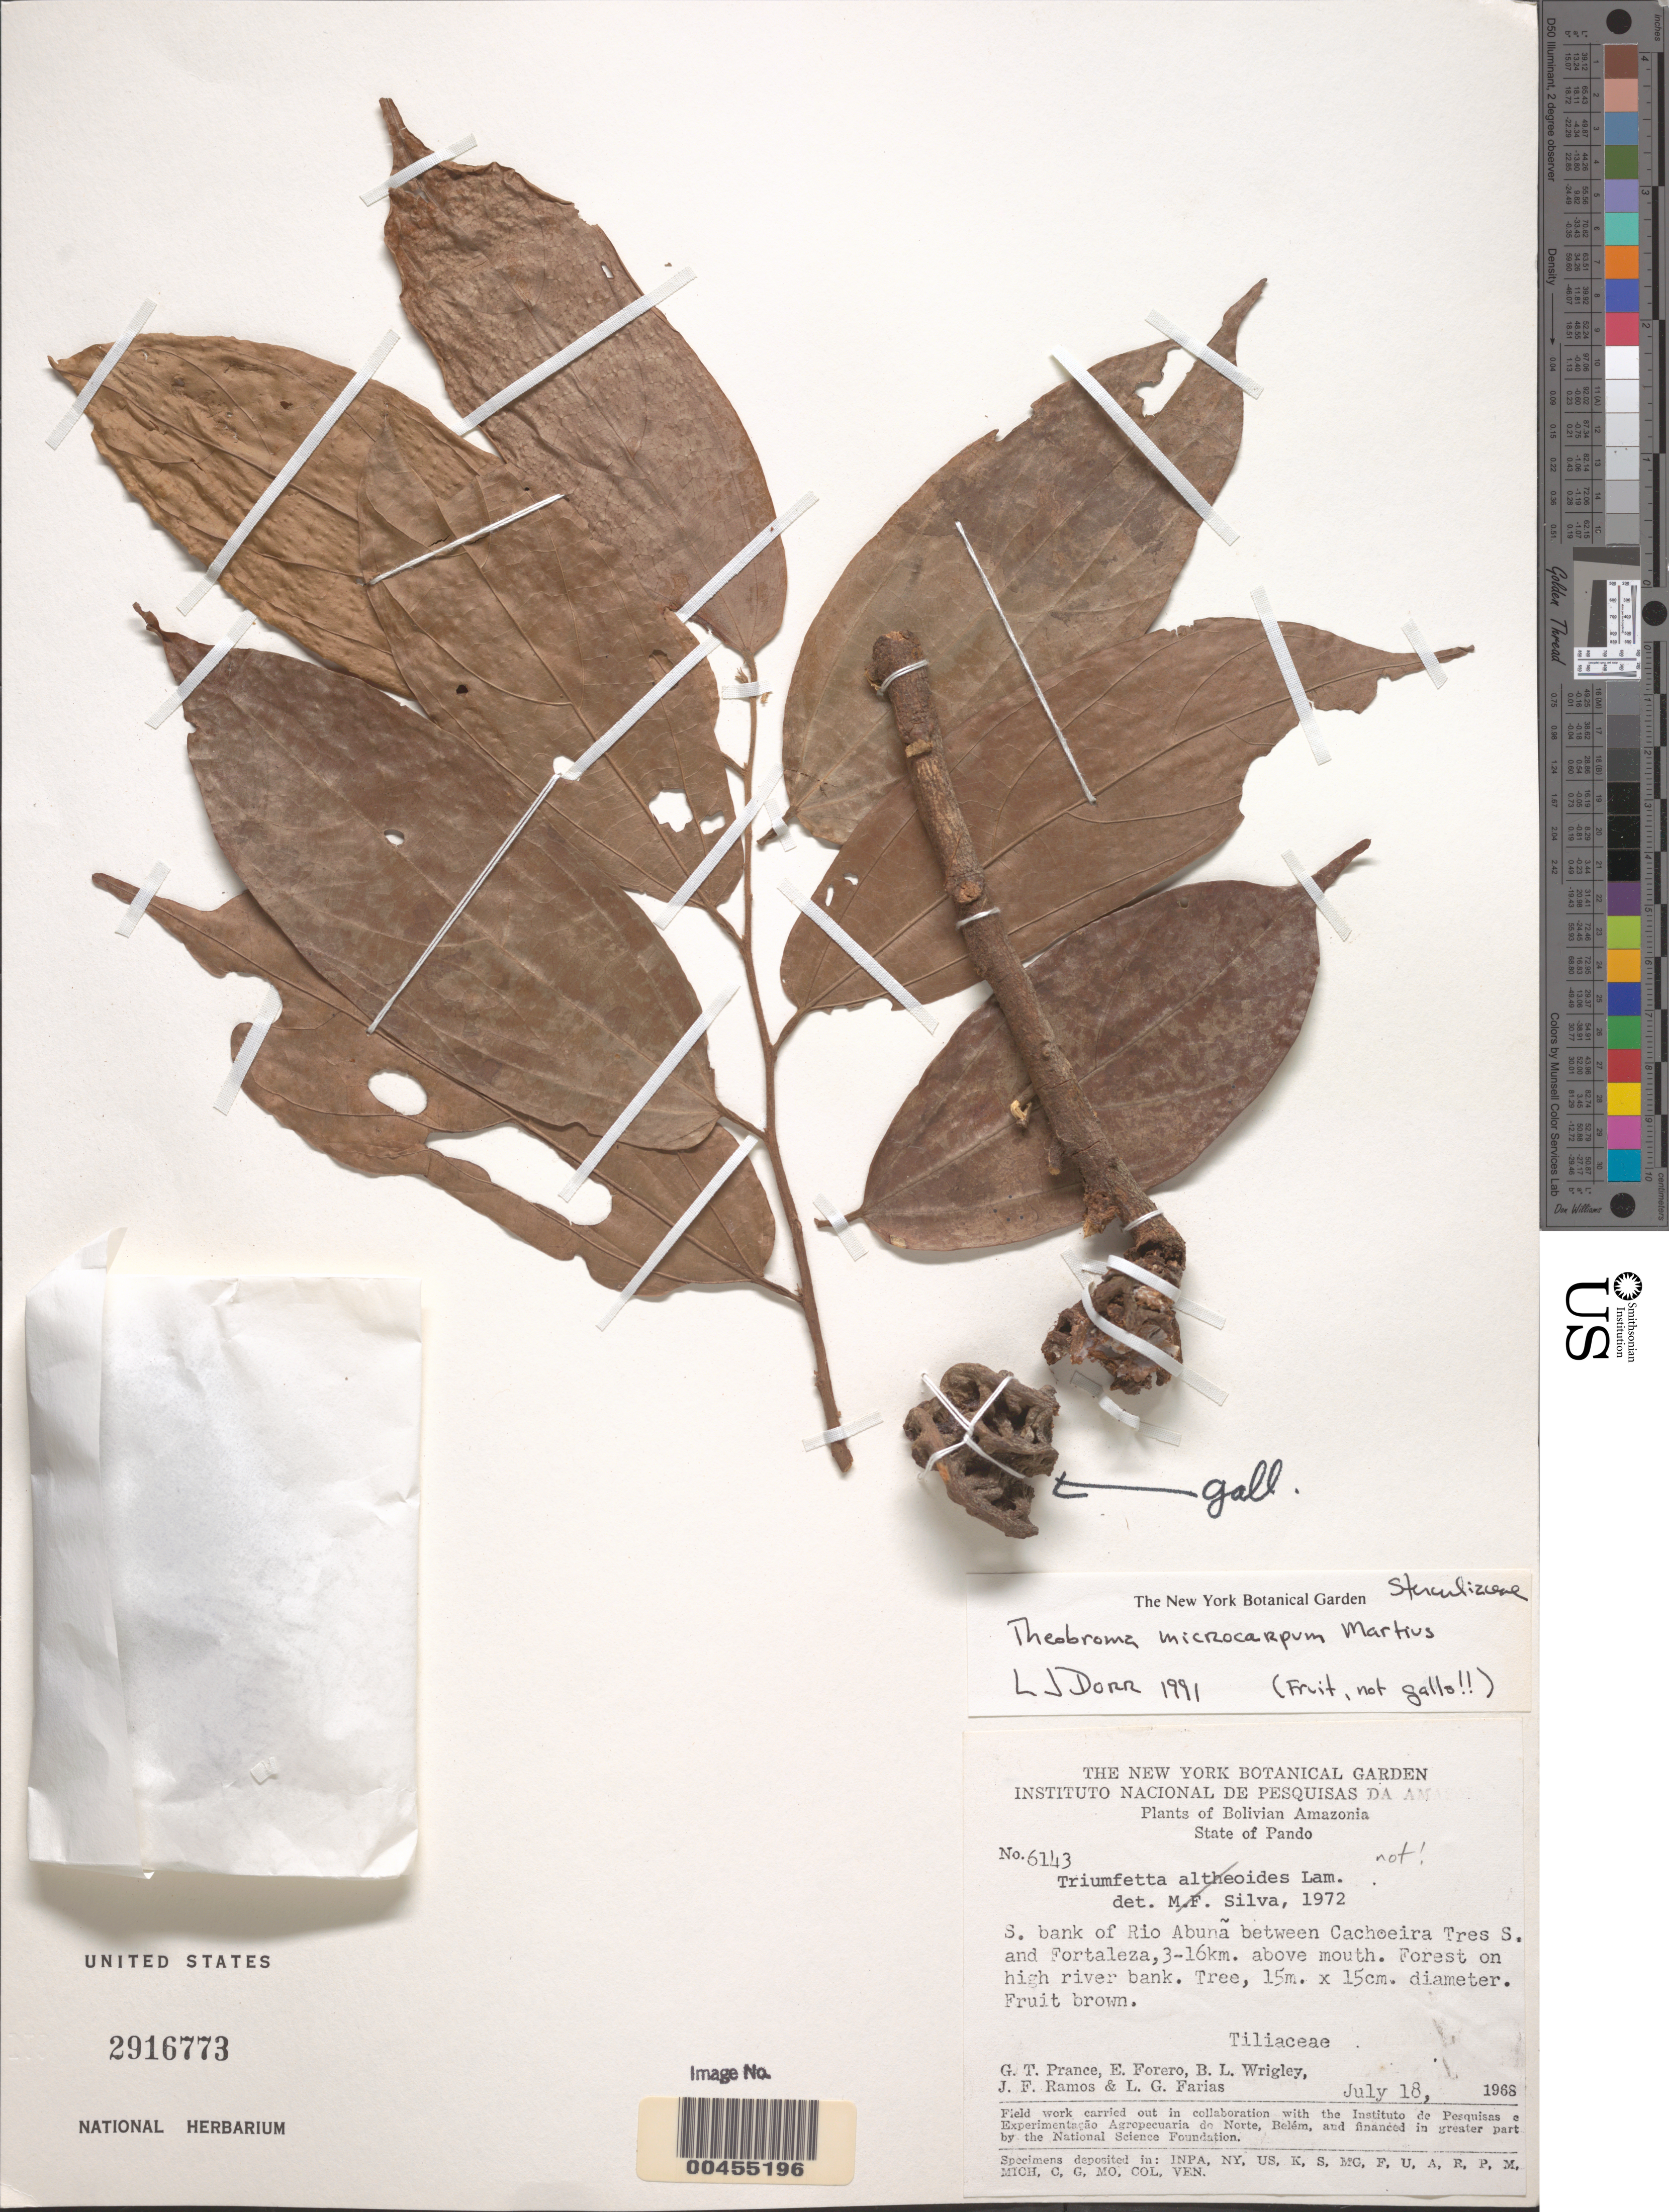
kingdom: Plantae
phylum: Tracheophyta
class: Magnoliopsida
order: Malvales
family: Malvaceae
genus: Theobroma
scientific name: Theobroma microcarpum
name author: Mart.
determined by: Dorr, L. J., (BOT), Smithsonian Institution - National Museum of Natural History (UNITED STATES)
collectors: G. T. Prance, E. Forero, B. L. Wrigley, J. F. Ramos & L. G. Farias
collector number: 6143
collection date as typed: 18 Jul 1968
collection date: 1968-07-18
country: Bolivia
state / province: Pando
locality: S bank of Rio Abuna between Cachoeira Tres S and Fortaleza, 3-16 km above mouth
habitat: forest on high river bank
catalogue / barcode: US 2916773